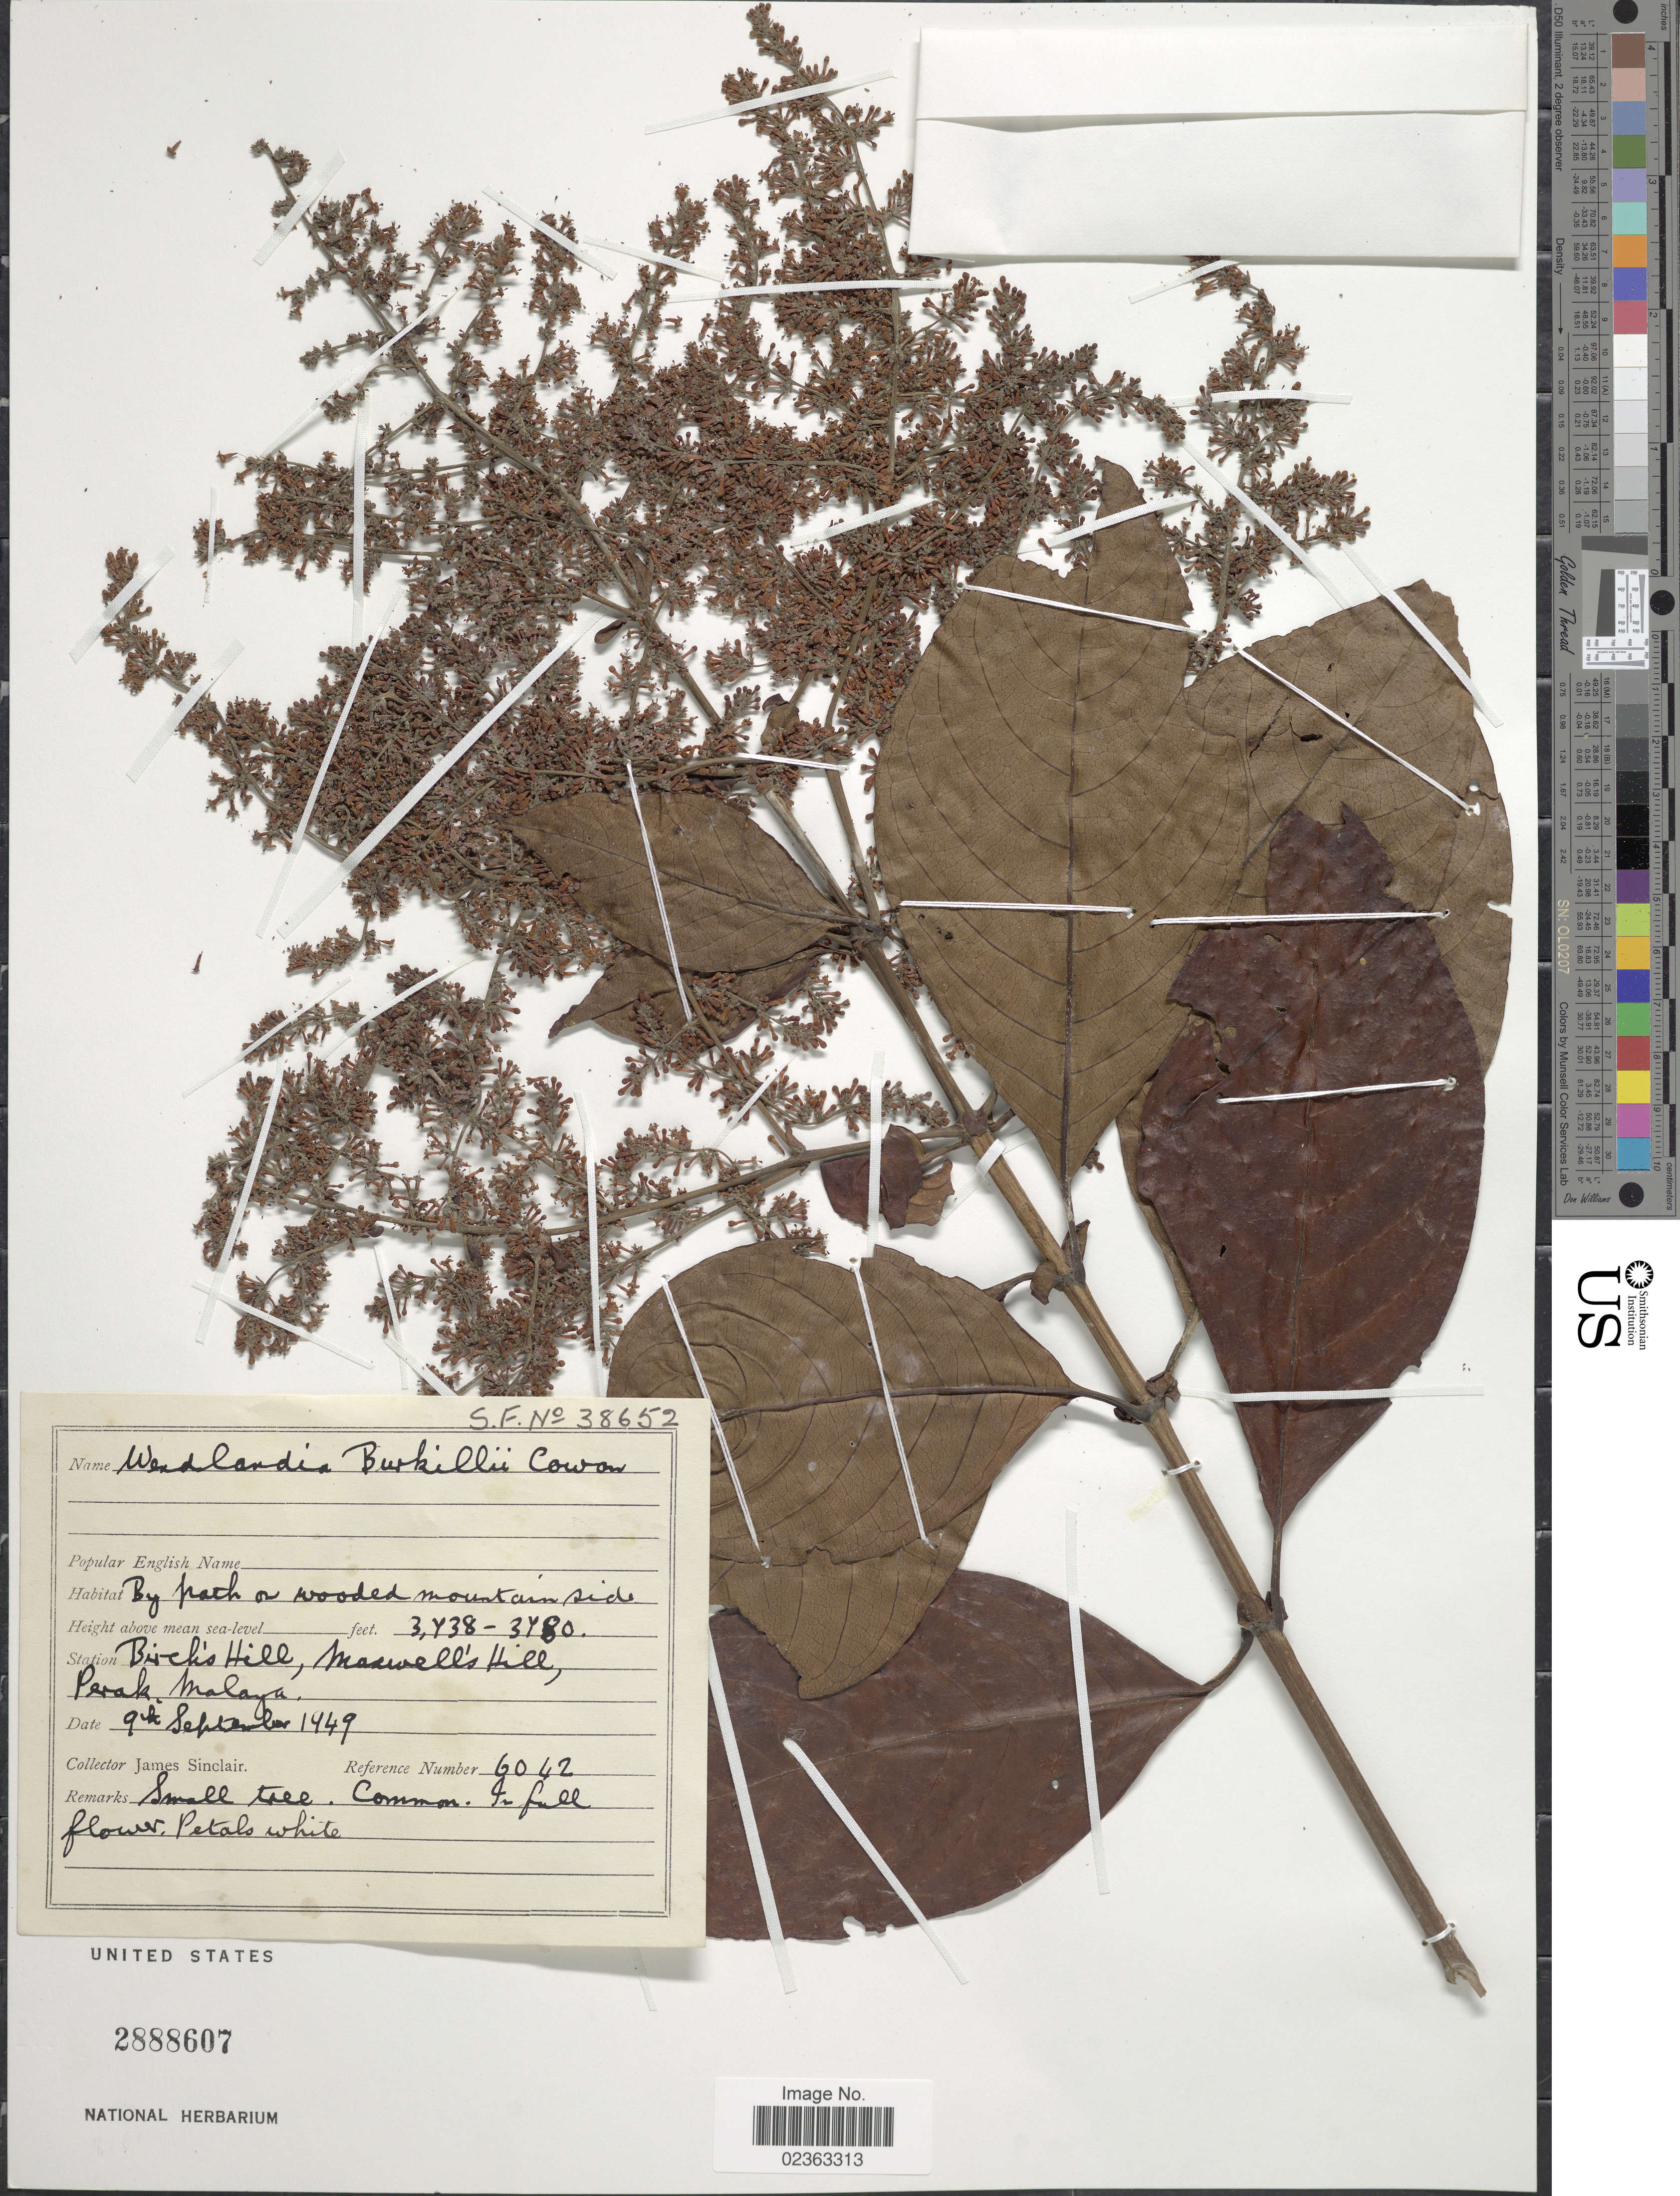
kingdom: Plantae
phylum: Tracheophyta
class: Magnoliopsida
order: Gentianales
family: Rubiaceae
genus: Wendlandia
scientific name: Wendlandia burkillii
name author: Cowan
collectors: J. Sinclair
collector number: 6042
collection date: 1949-09-09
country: Malaysia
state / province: Perak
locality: Buck's Hill, Maxwell's Hill, Malaya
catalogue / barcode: US 2888607